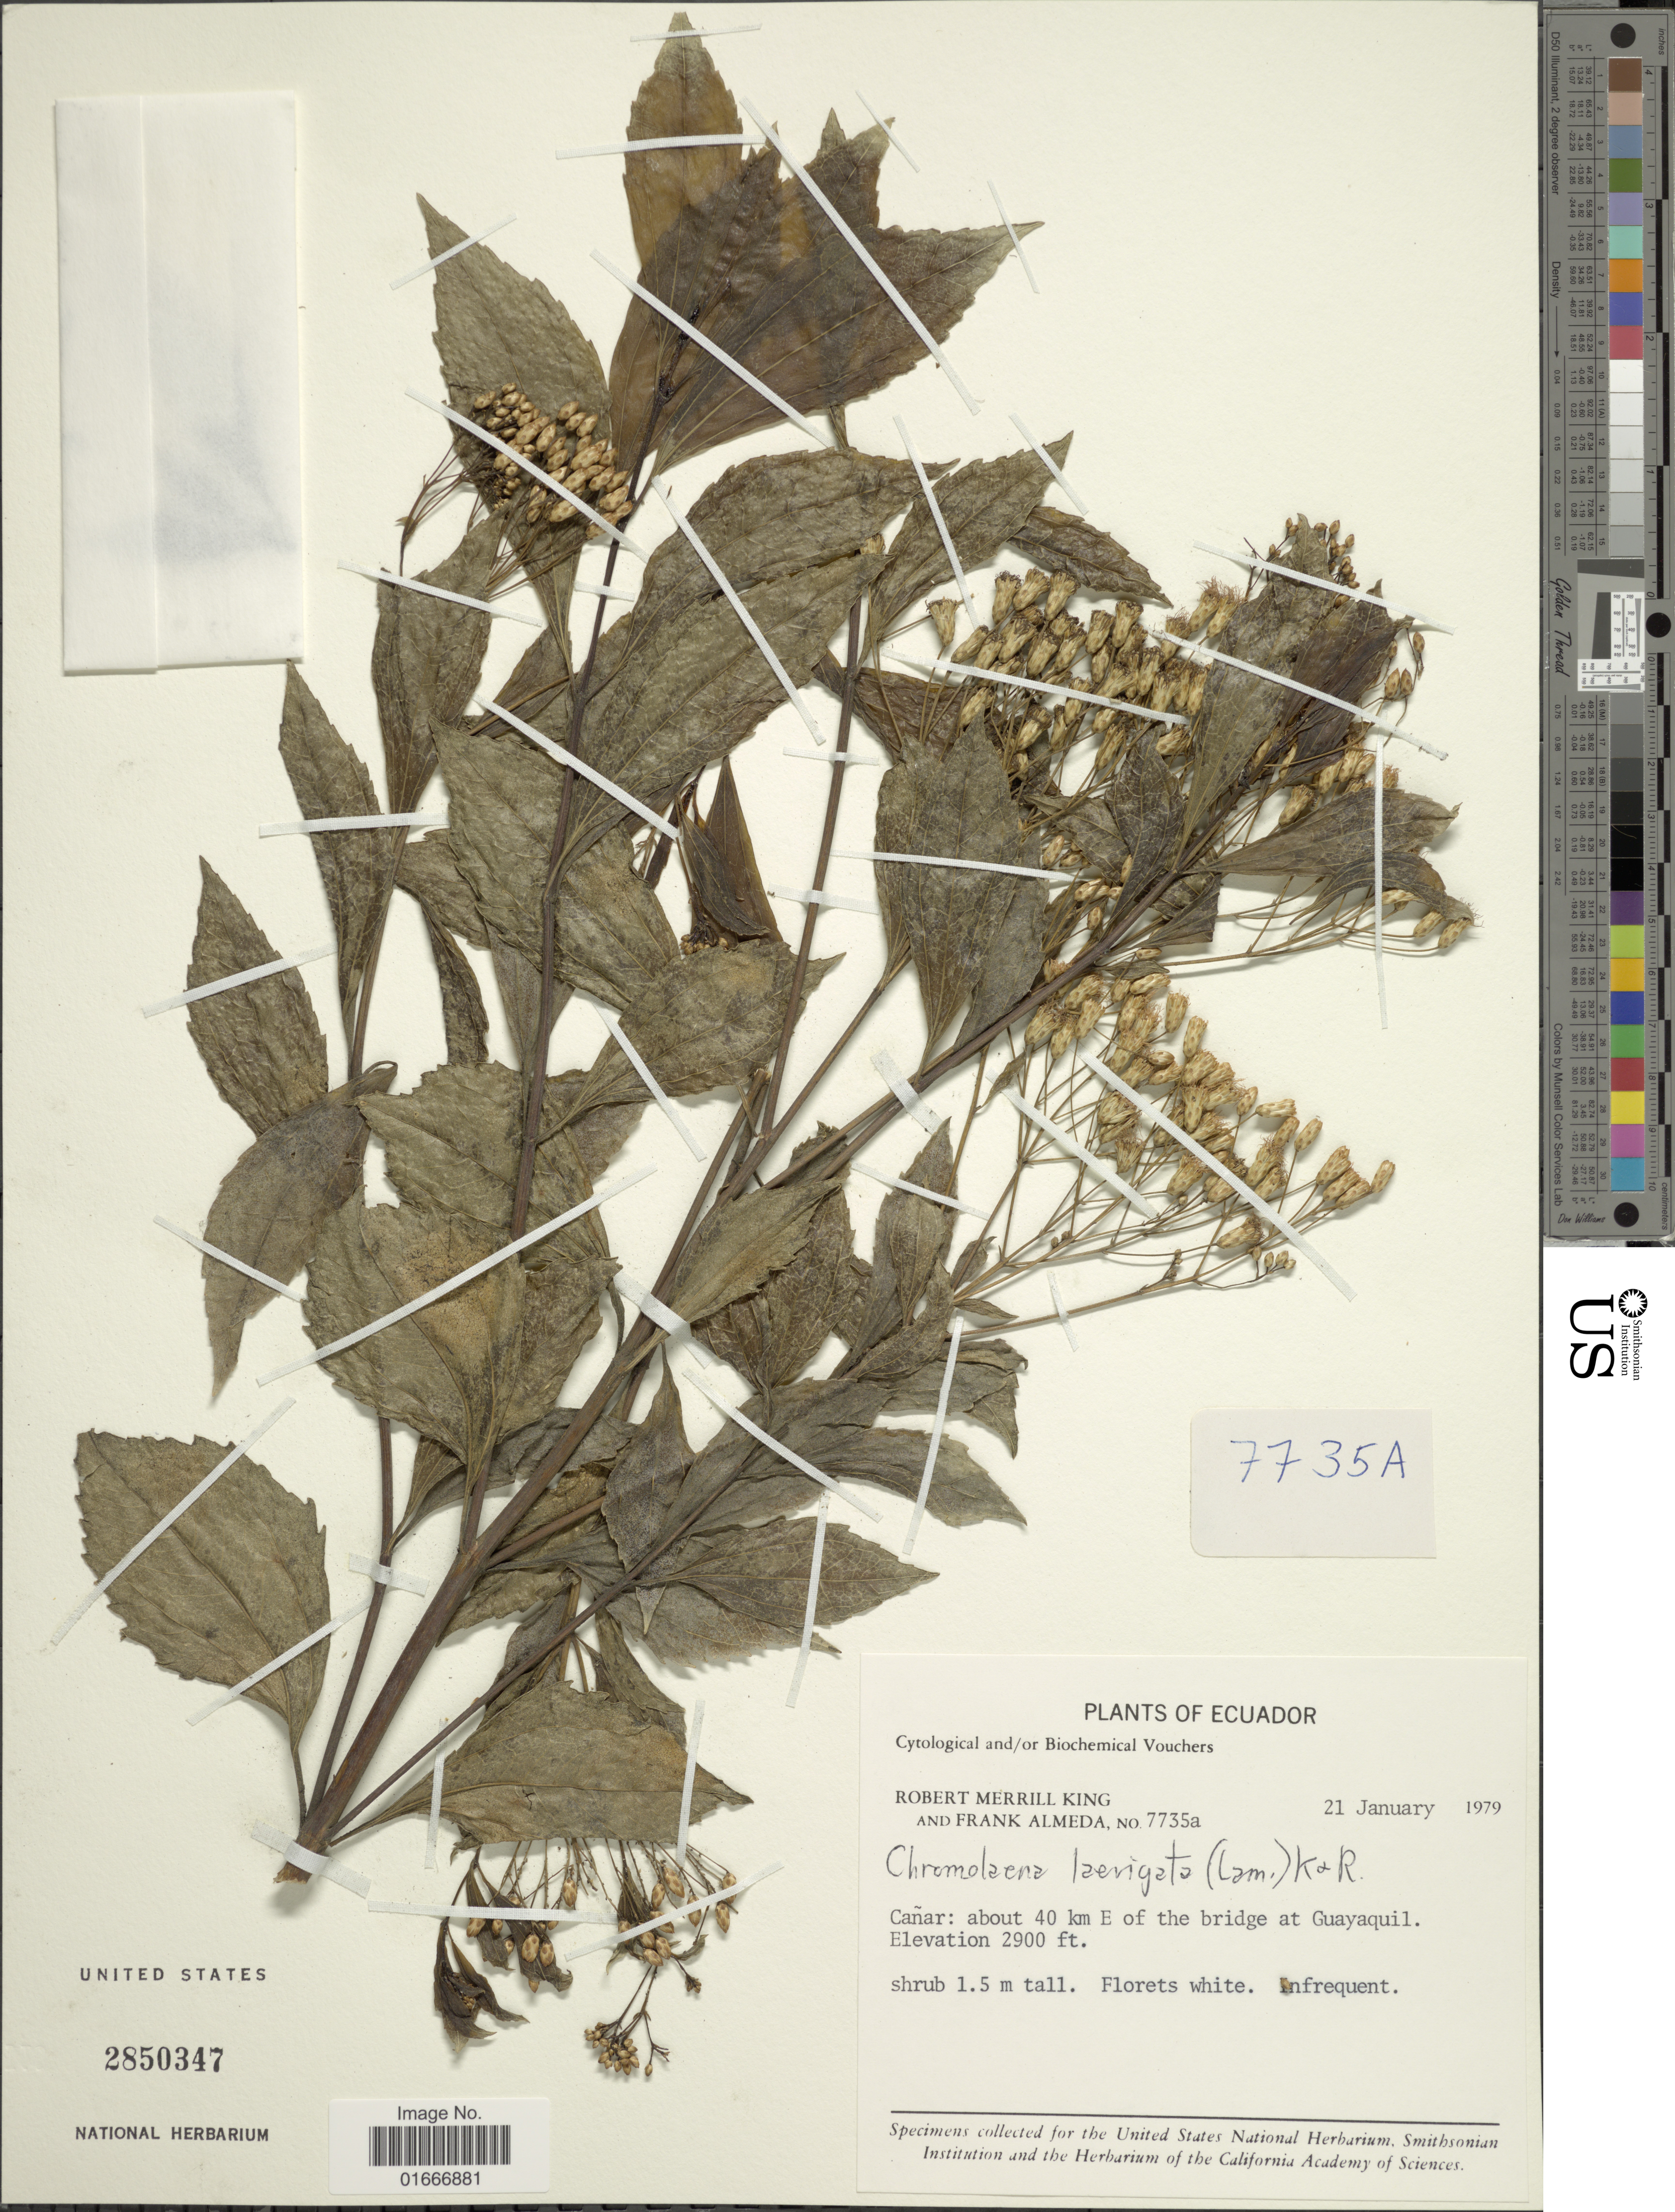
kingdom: Plantae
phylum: Tracheophyta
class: Magnoliopsida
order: Asterales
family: Asteraceae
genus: Chromolaena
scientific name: Chromolaena laevigata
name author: (Lam.) R.M. King & H. Rob.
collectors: R. M. King & F. Almeda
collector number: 7735a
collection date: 1979-01-21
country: Ecuador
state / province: Cañar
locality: Cuador. Cañar: about 40 km E of the bridge at Guayaquil.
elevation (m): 884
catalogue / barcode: US 2850347